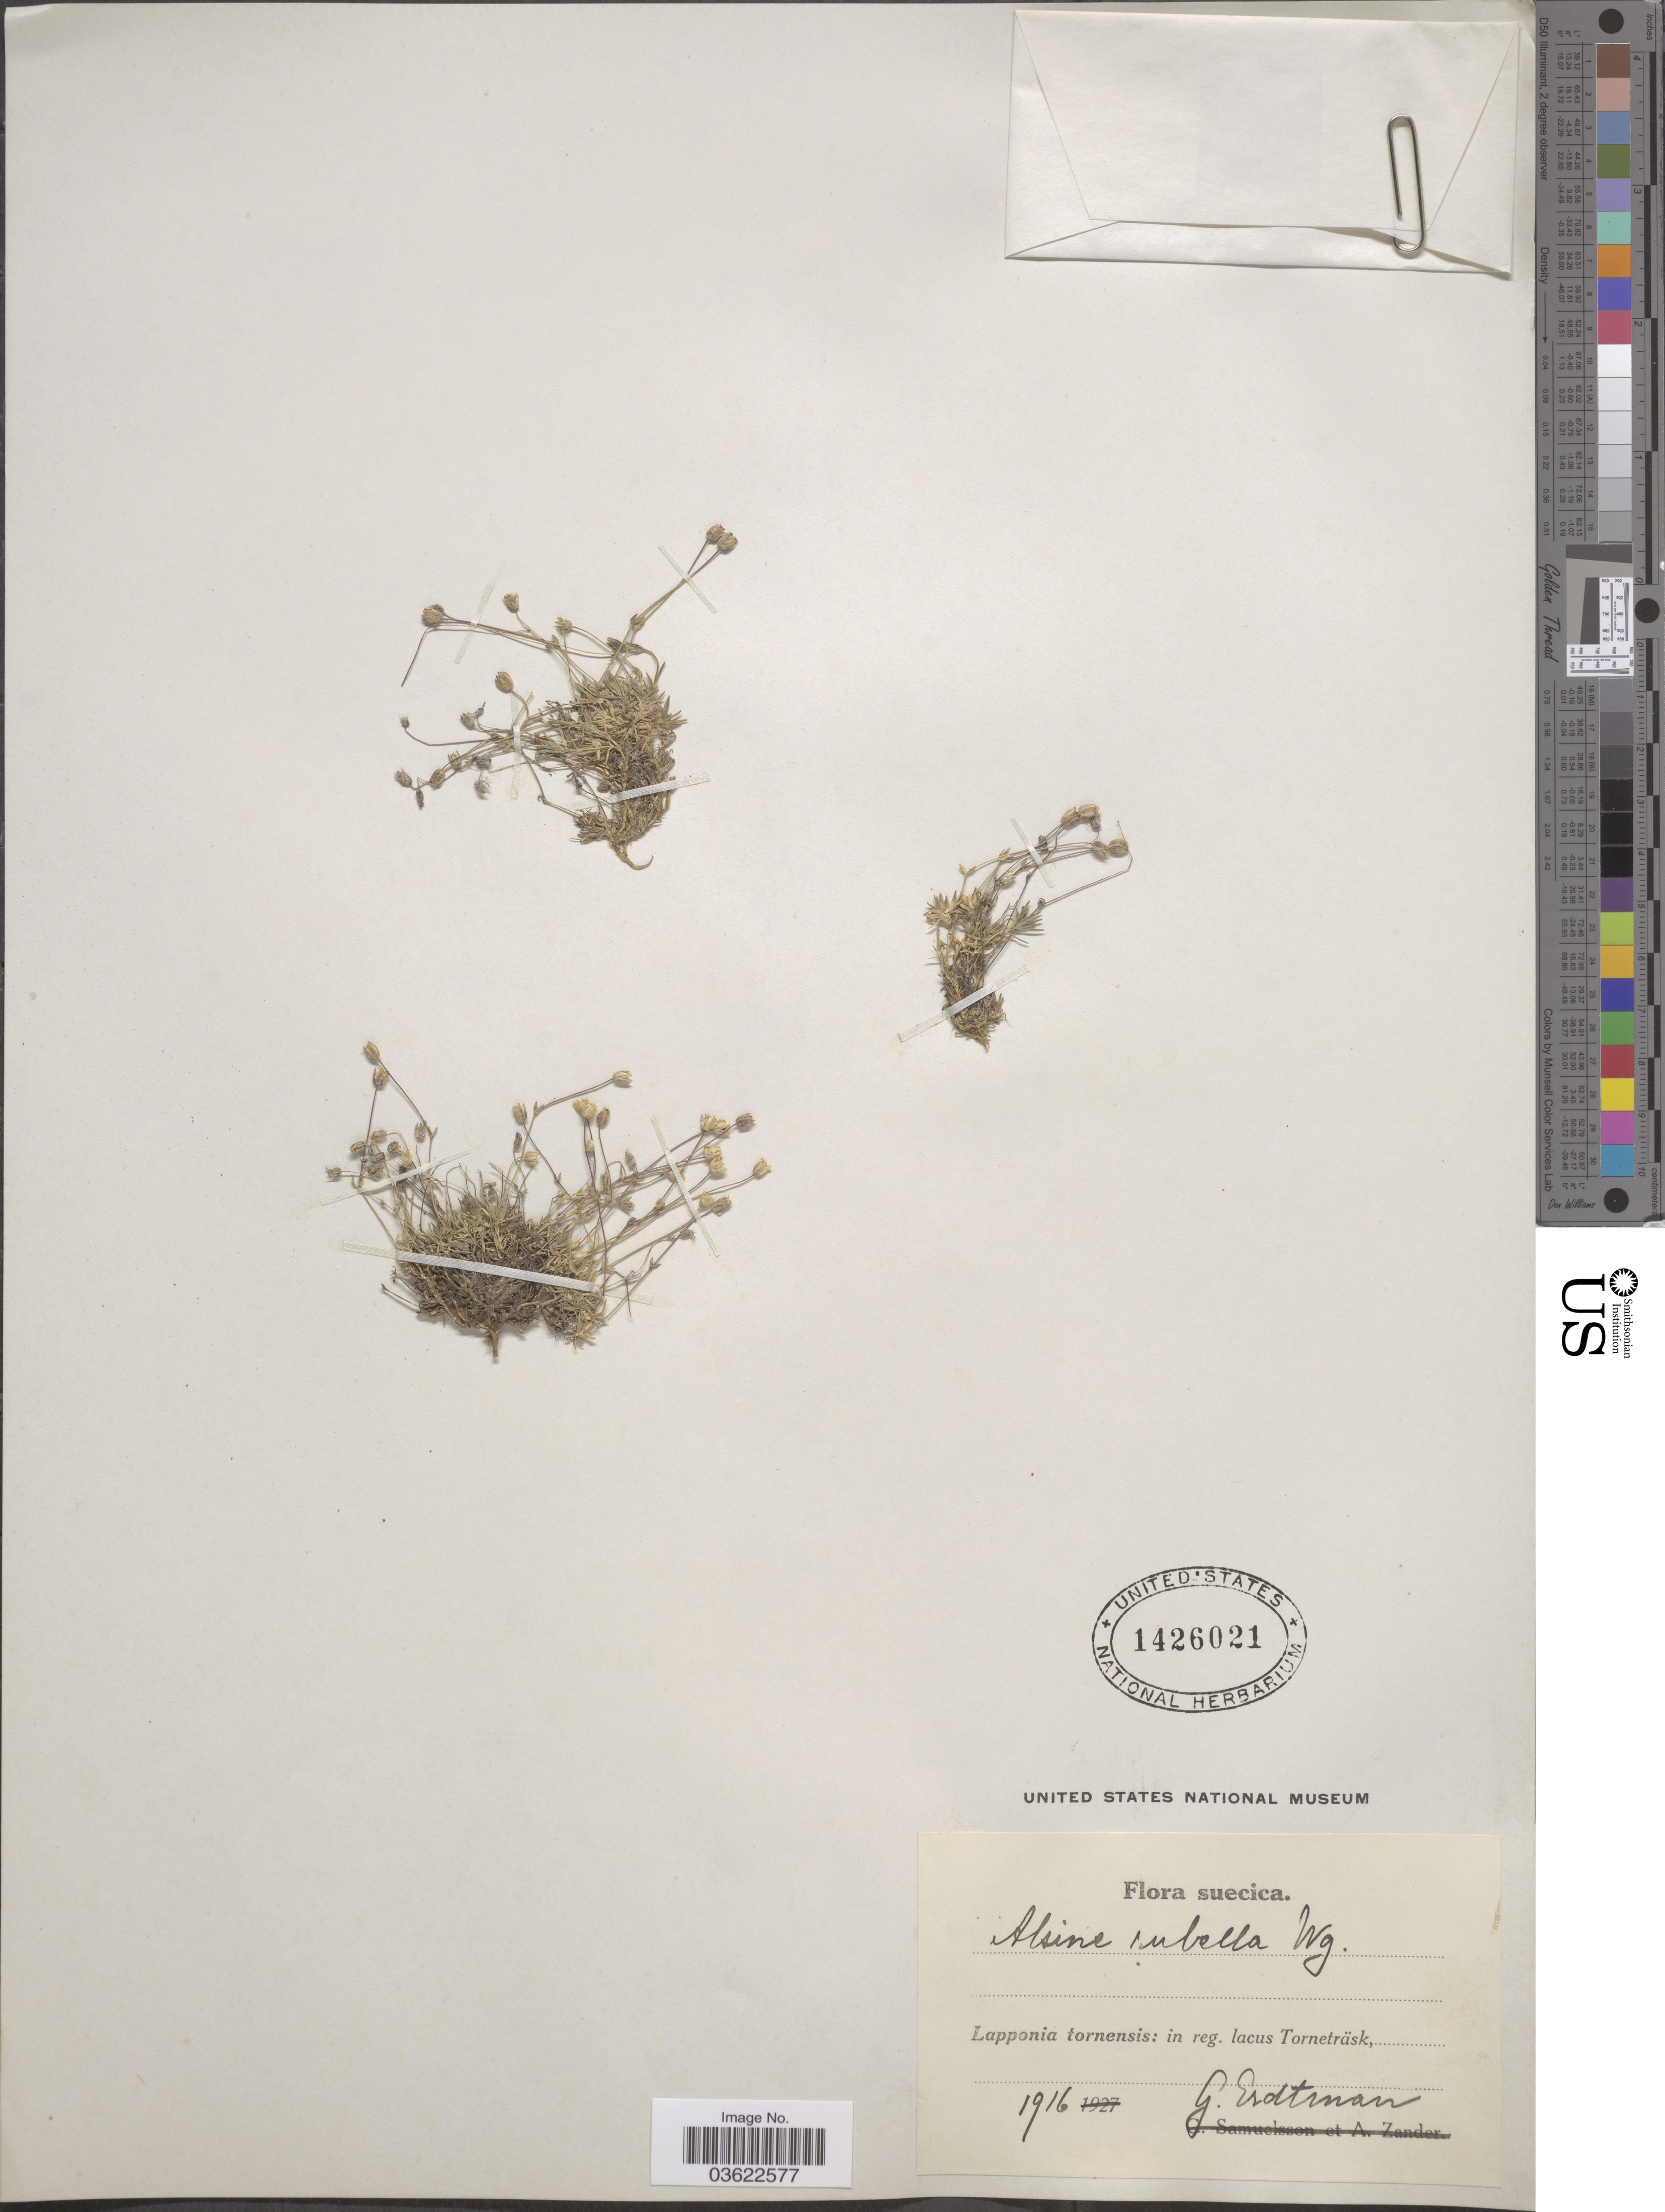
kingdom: Plantae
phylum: Tracheophyta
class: Magnoliopsida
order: Caryophyllales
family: Caryophyllaceae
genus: Arenaria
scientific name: Arenaria rubella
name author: (Wahlenb.) Sm.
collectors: G. Erdtman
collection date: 1916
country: Sweden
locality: Suecica. Lapponia tornensis: in reg. lacus Torneträsk.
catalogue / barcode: US 1426021